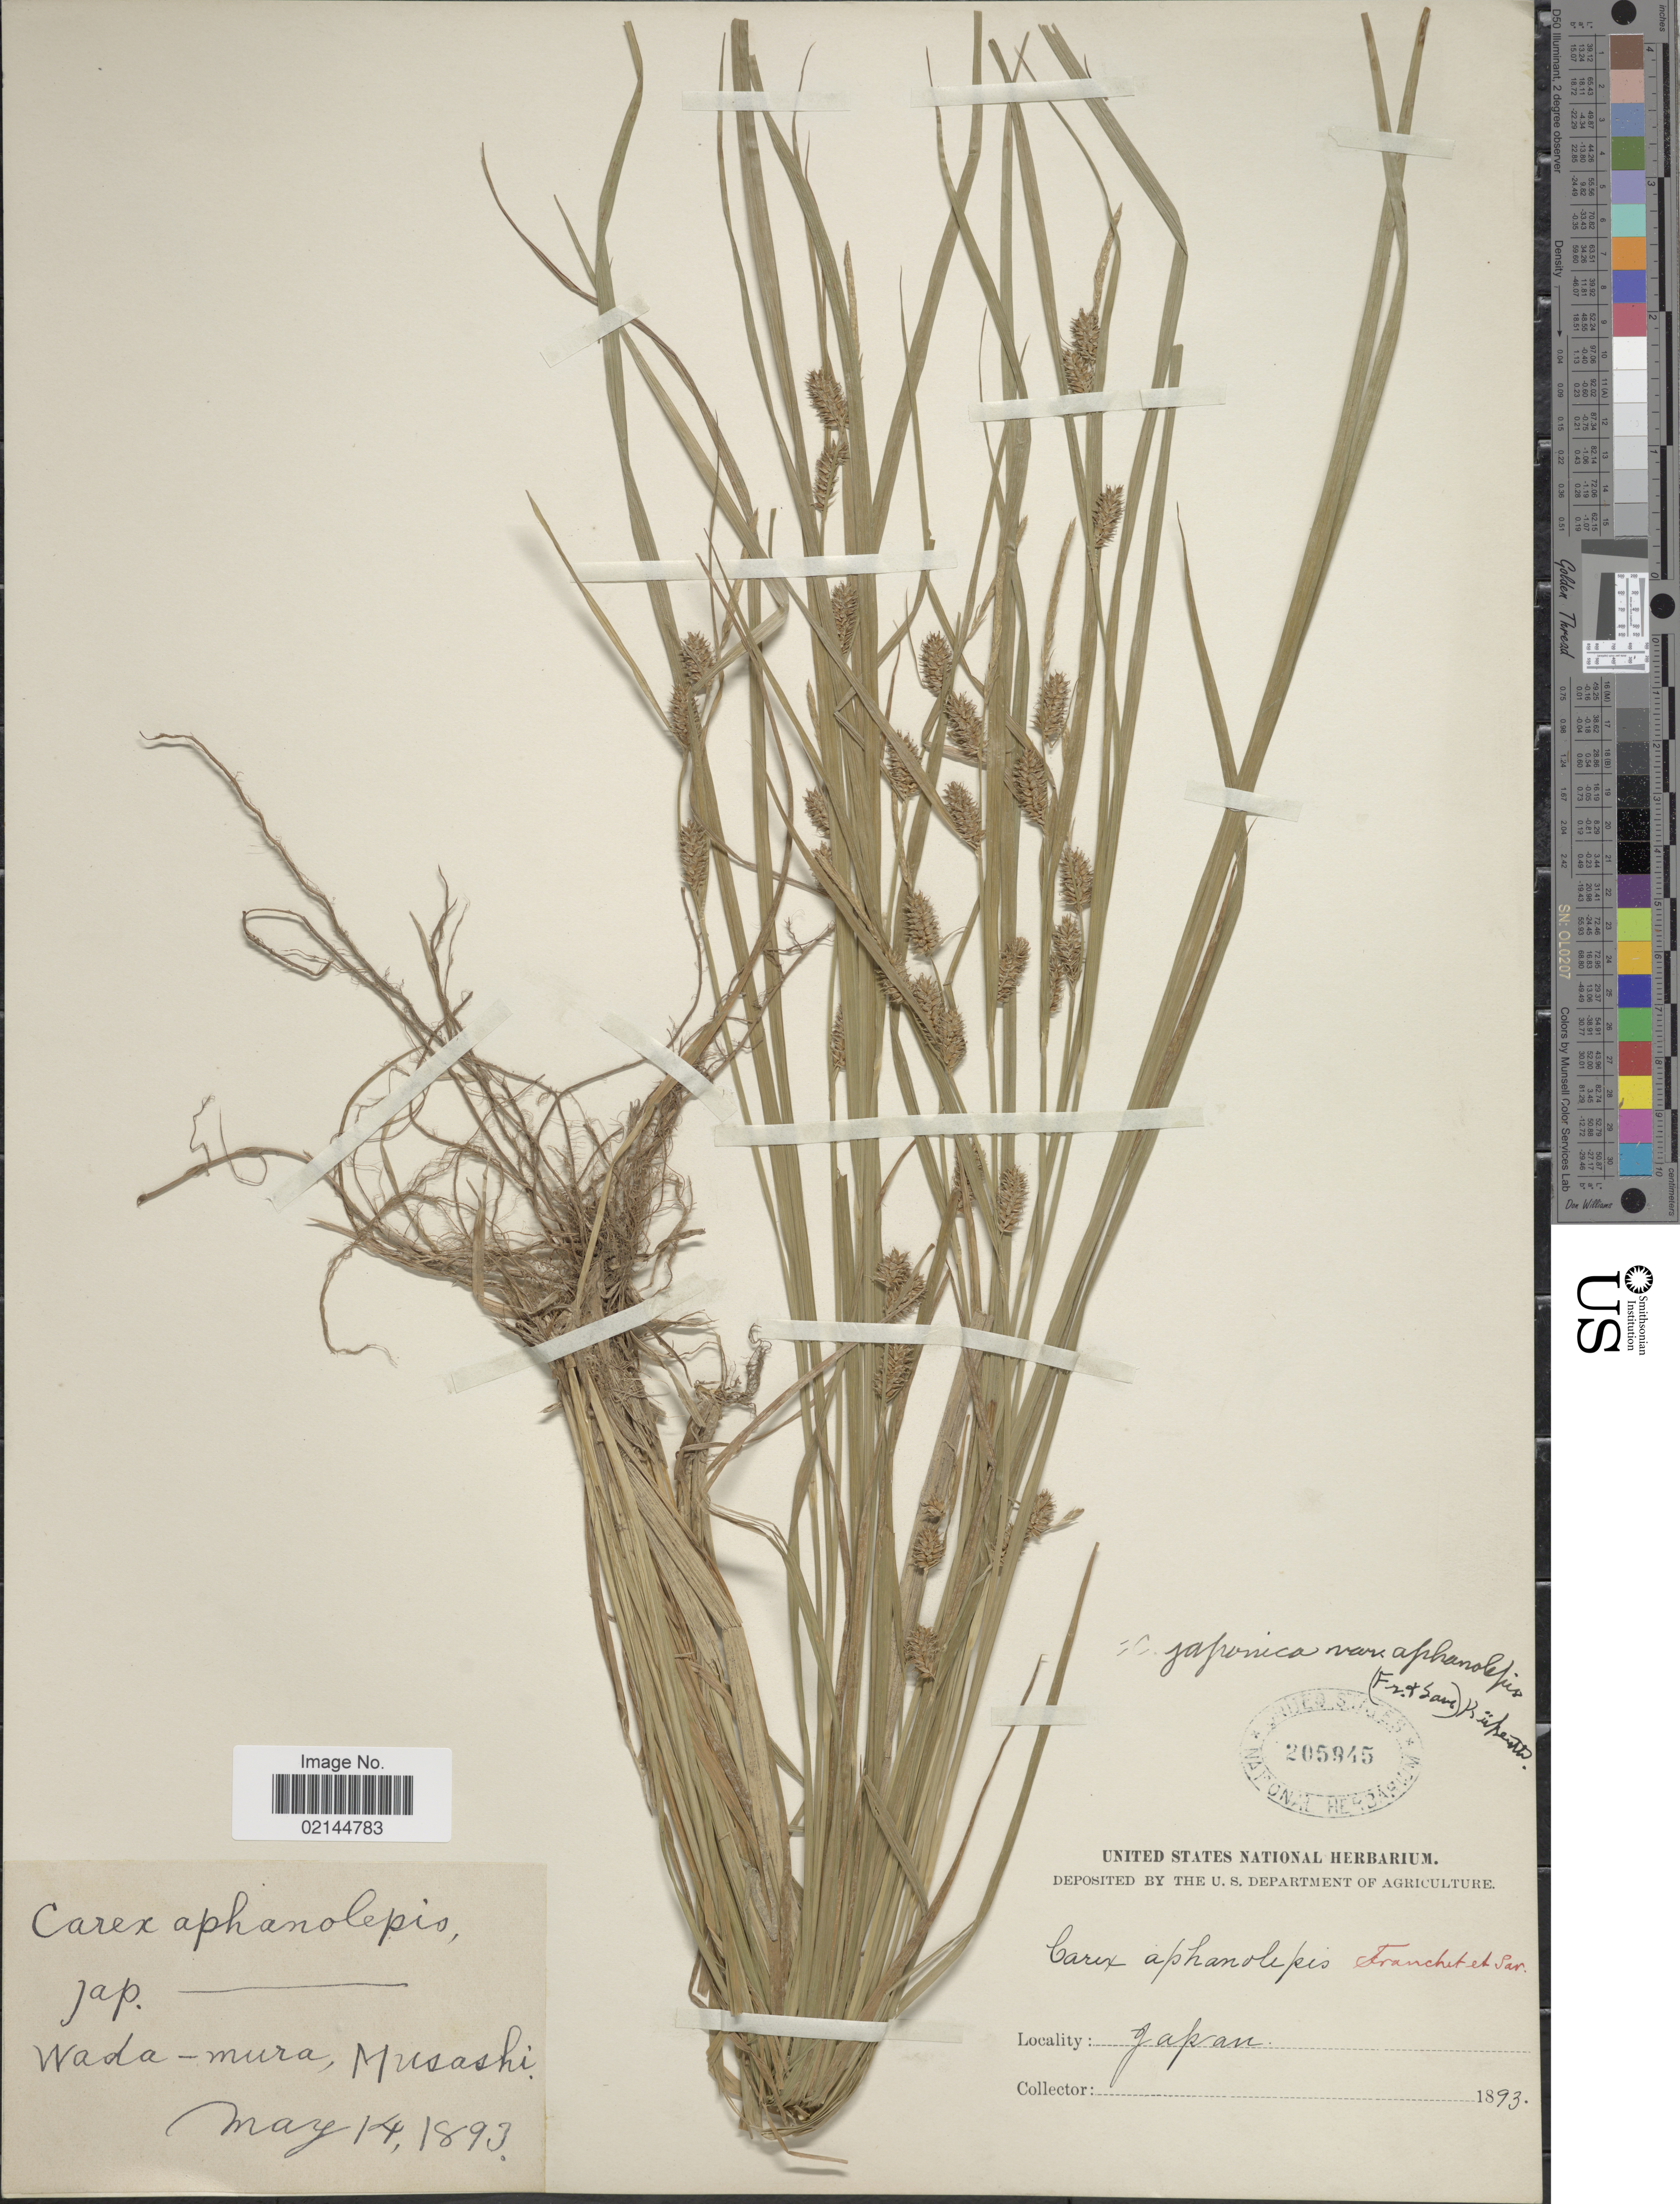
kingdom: Plantae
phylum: Tracheophyta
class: Liliopsida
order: Poales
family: Cyperaceae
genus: Carex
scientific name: Carex japonica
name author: Thunb.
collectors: ex herb. U. S. Department of Agriculture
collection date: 1893-05-14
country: Japan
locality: Wada-mura, Musashi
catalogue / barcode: US 205945